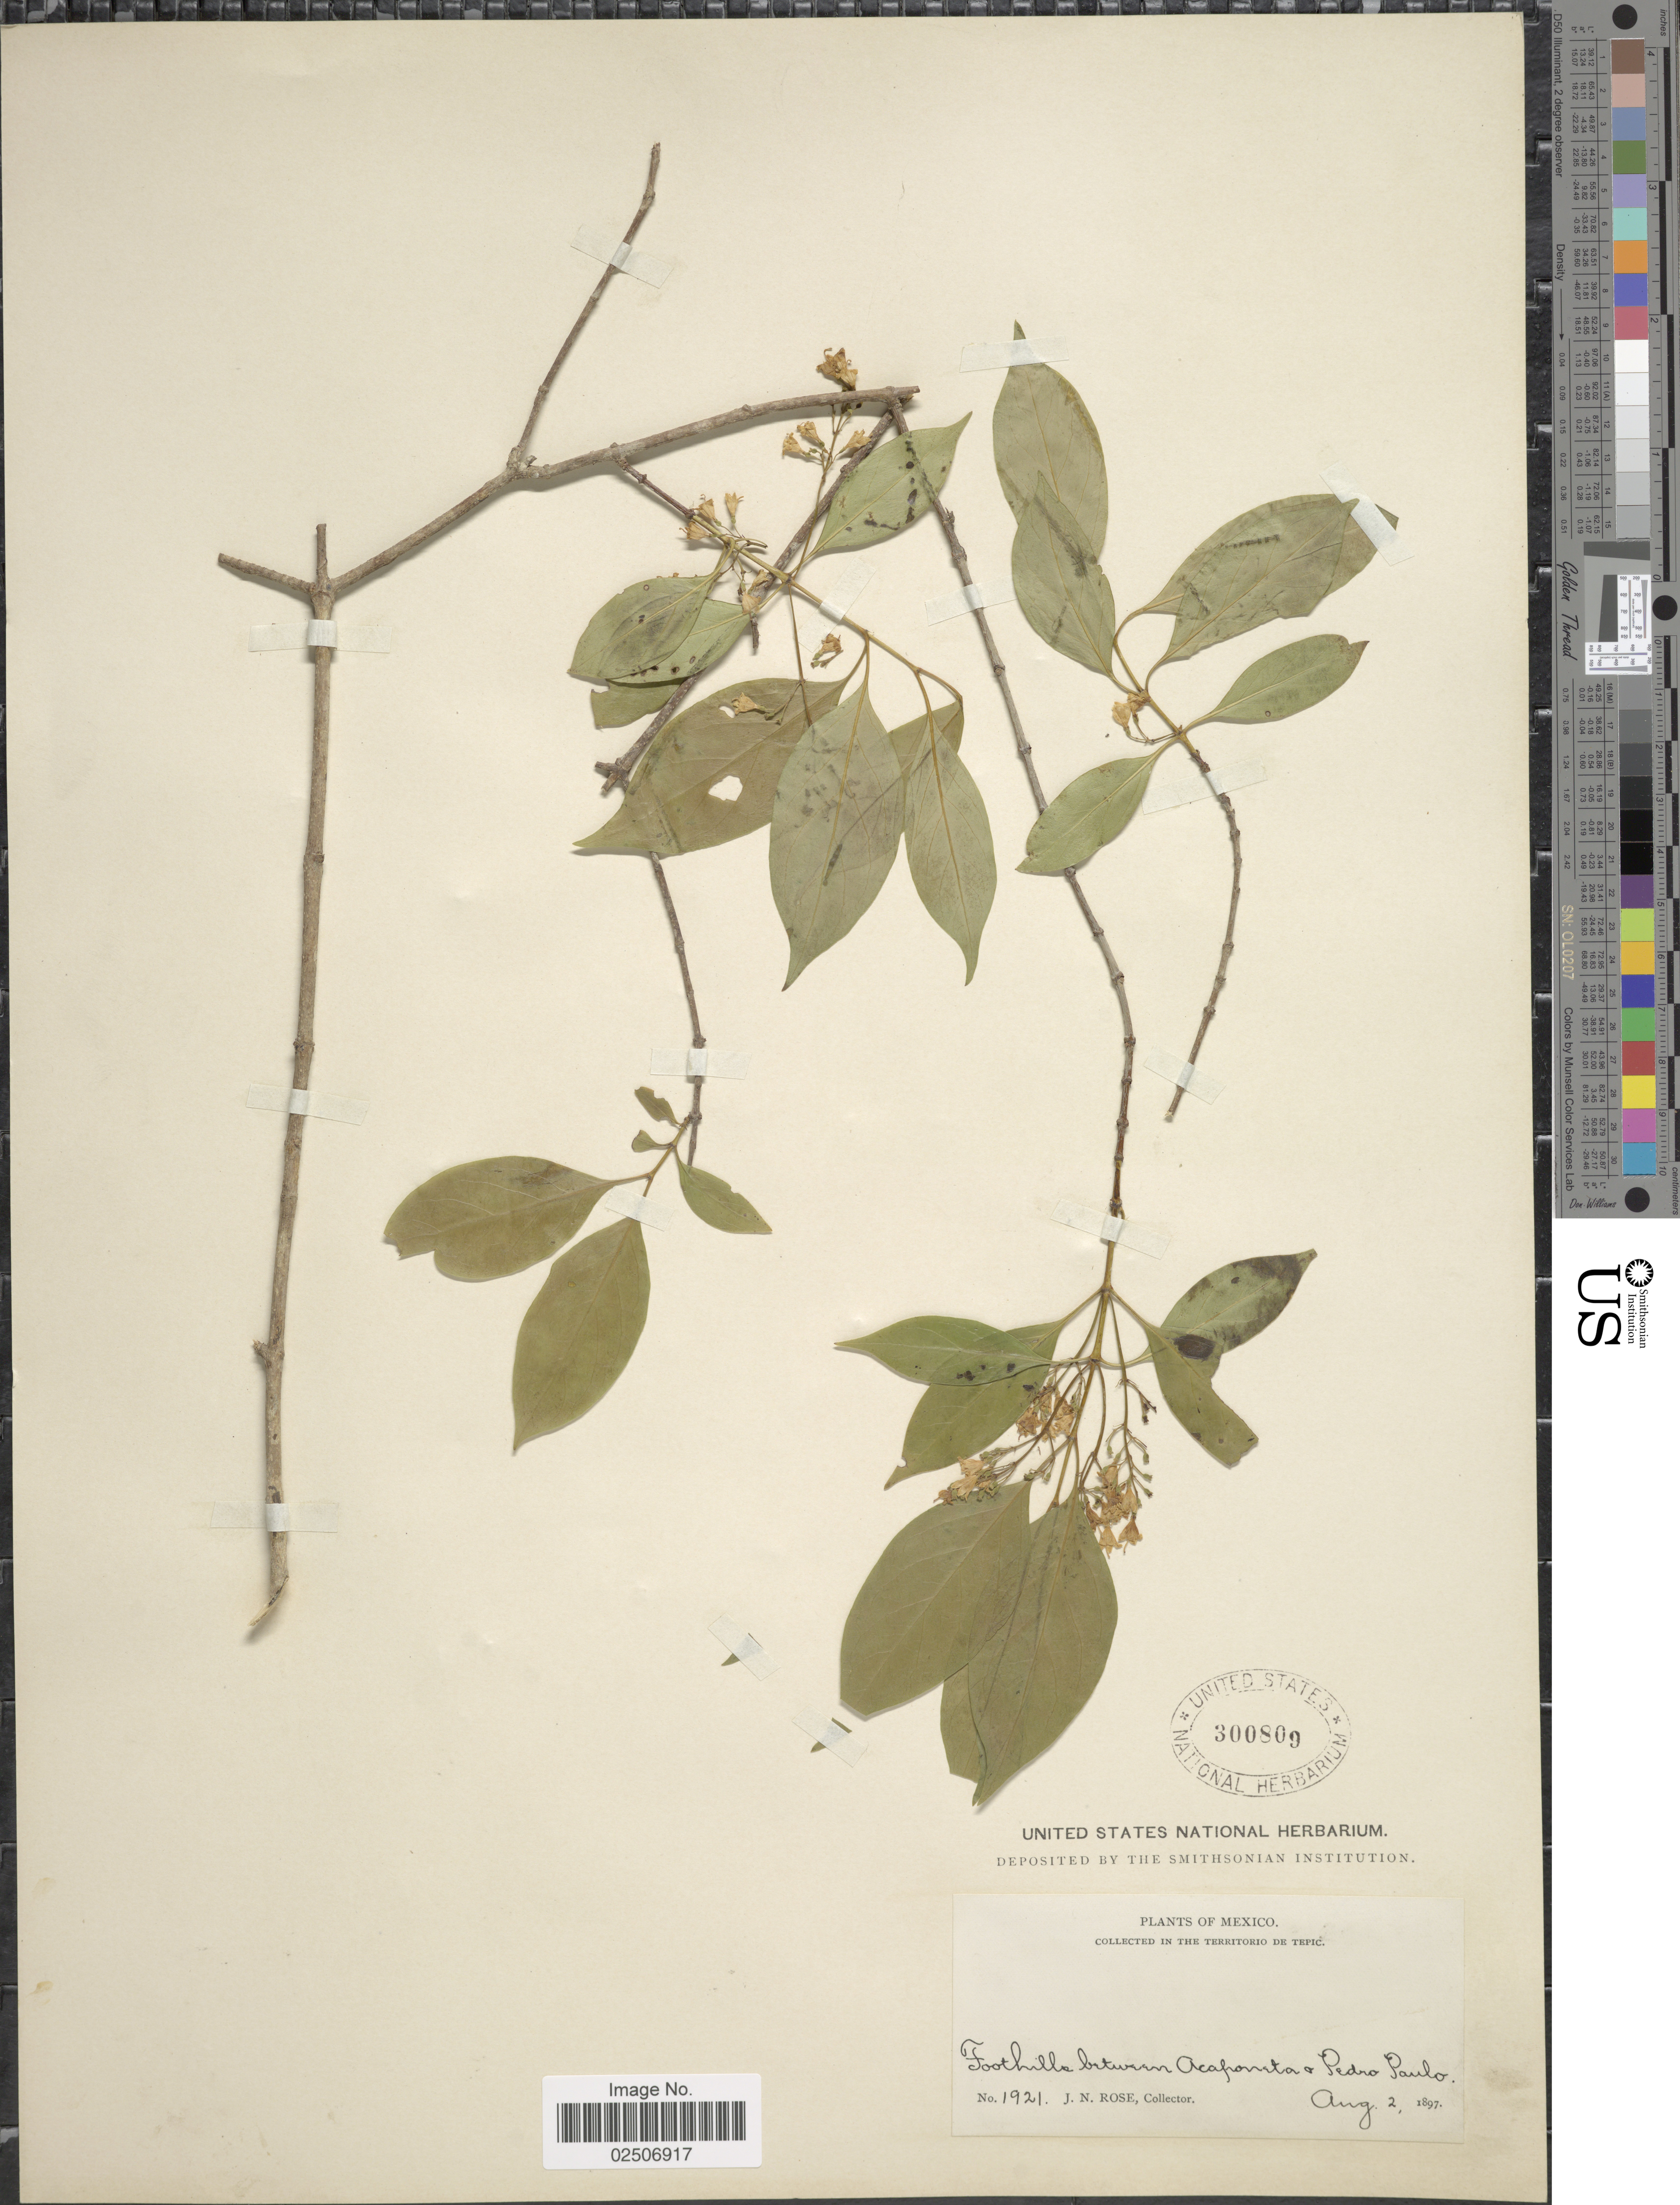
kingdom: Plantae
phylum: Tracheophyta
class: Magnoliopsida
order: Gentianales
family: Rubiaceae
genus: Chiococca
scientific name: Chiococca alba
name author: (L.) Hitchc.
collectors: J. N. Rose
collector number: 1921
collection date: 1897-08-02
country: Mexico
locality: In the Territorio de Tepic, Foothills between Acafroneta + Pedro Paul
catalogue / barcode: US 300809